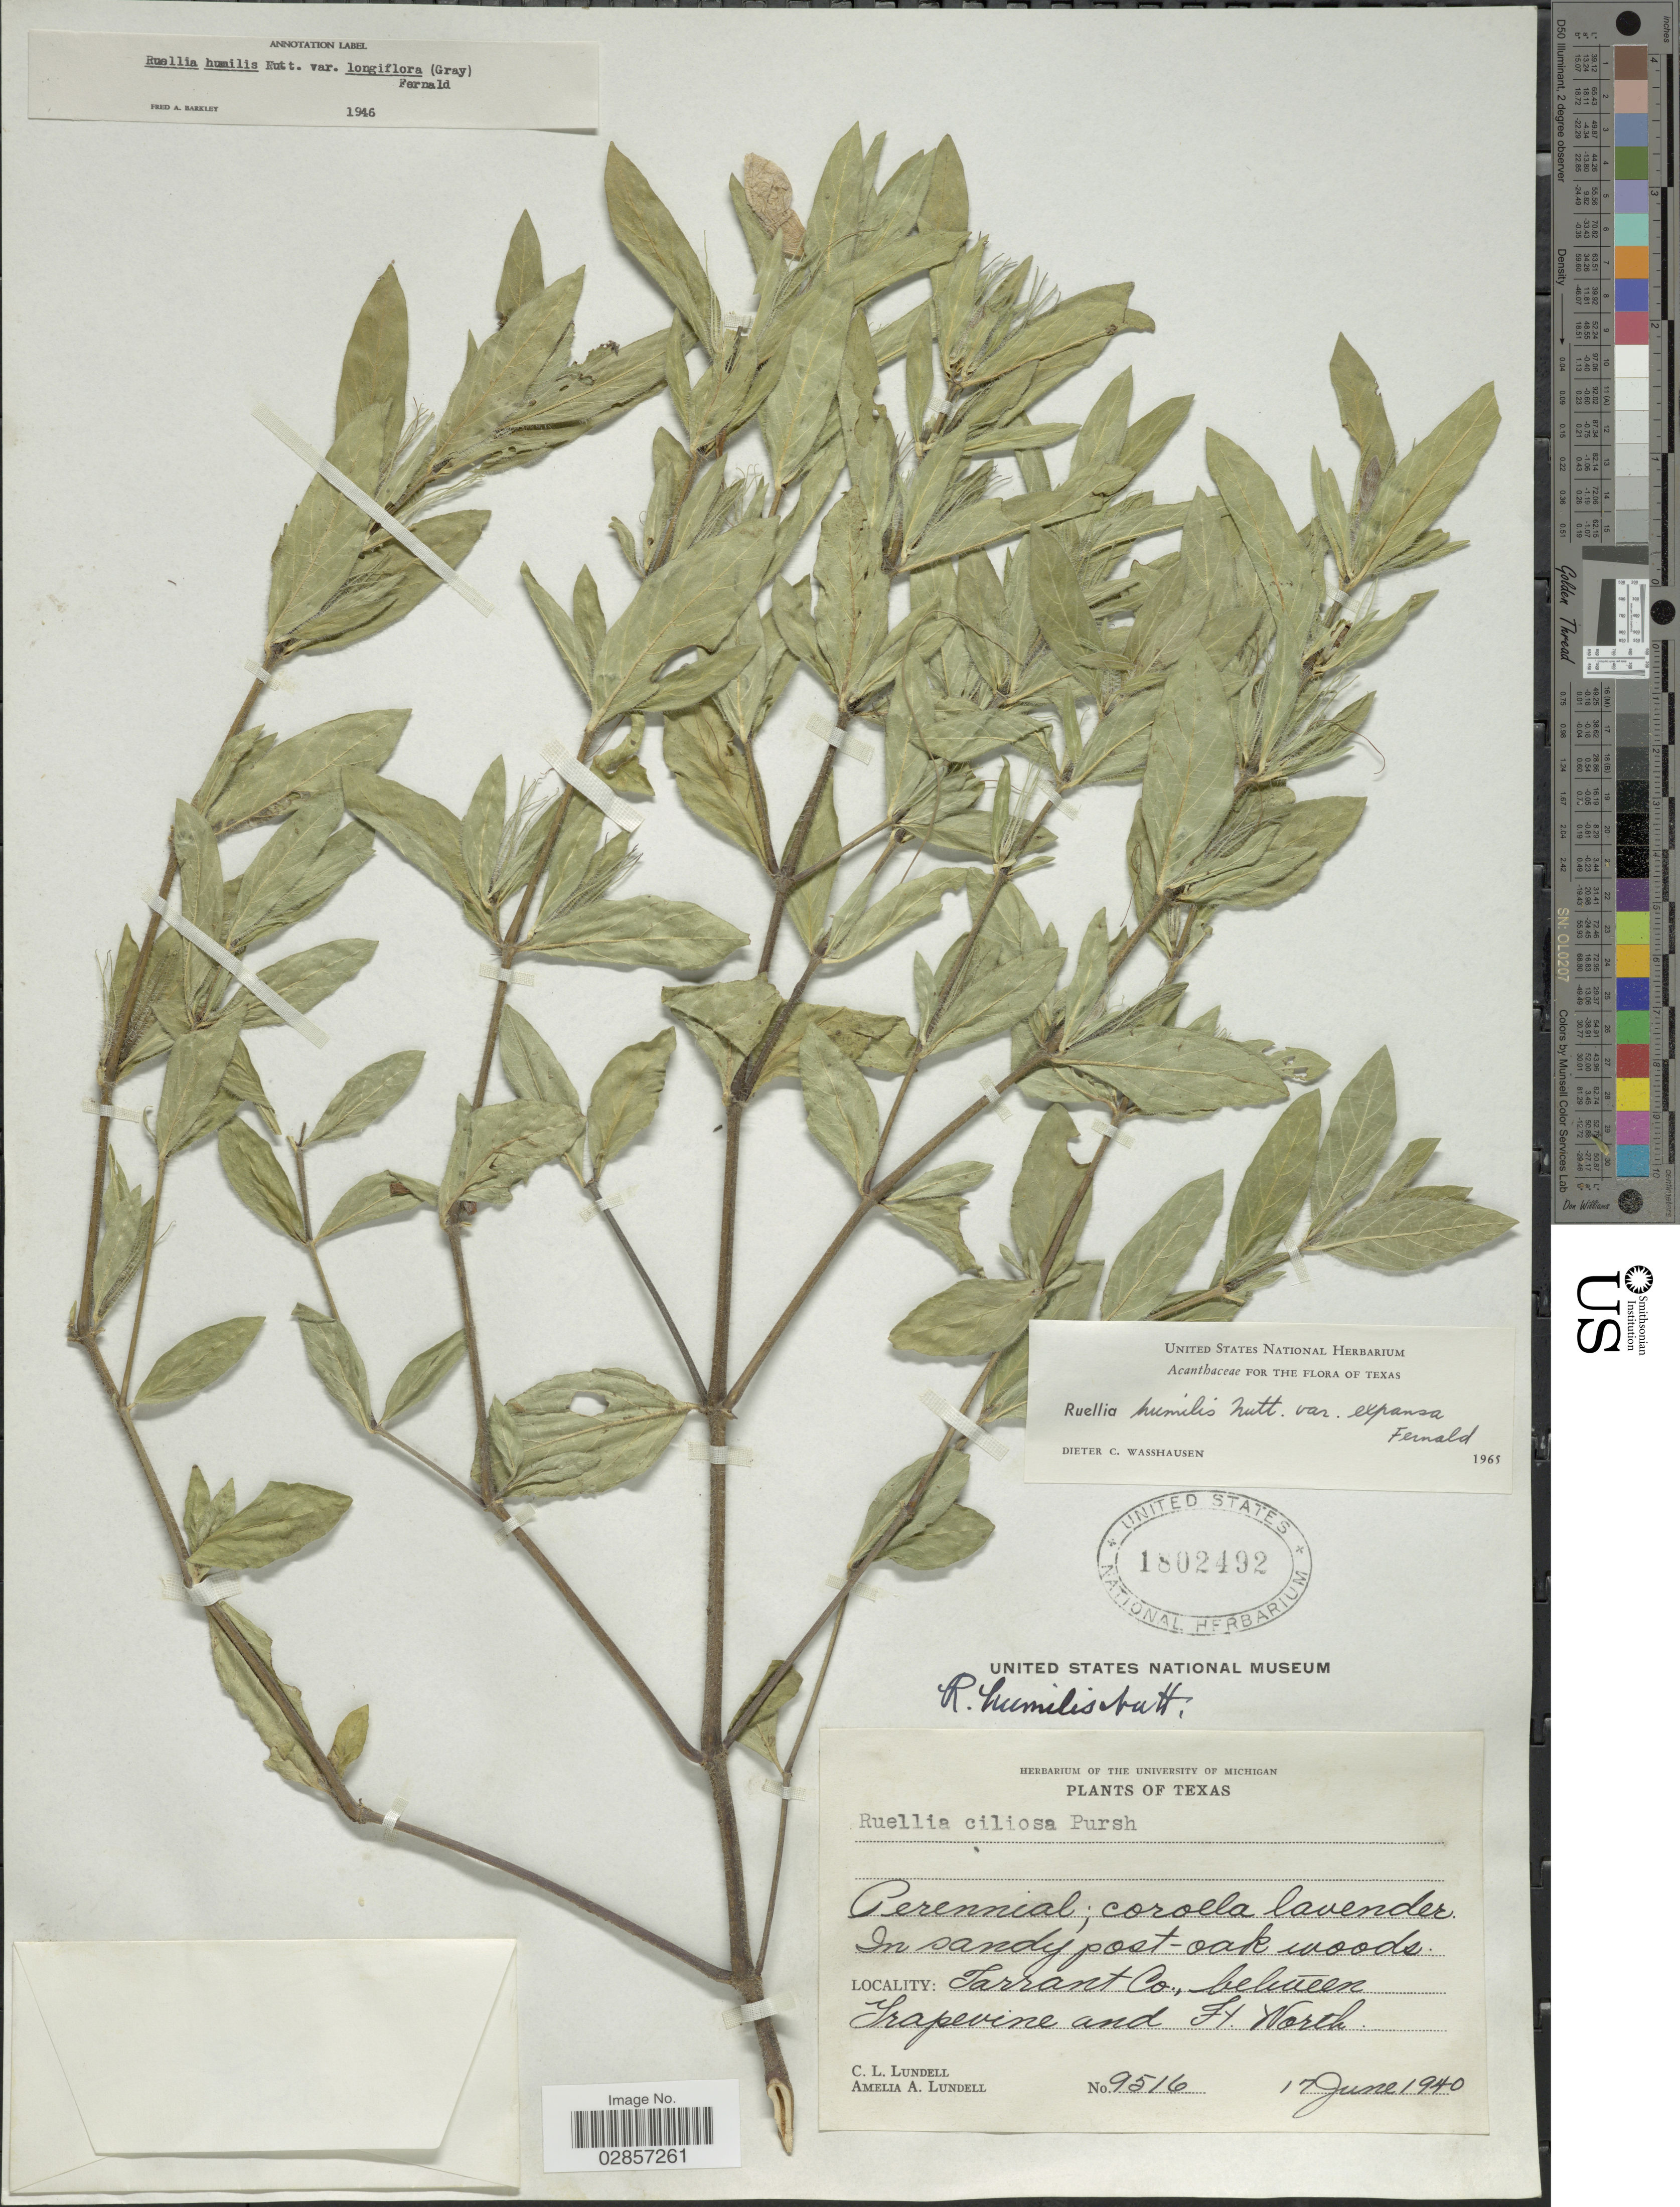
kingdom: Plantae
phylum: Tracheophyta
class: Magnoliopsida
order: Lamiales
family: Acanthaceae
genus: Ruellia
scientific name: Ruellia humilis var. expansa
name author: Fernald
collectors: C. L. Lundell & A. A. Lundell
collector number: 9516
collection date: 1940-06-17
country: United States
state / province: Texas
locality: Tarrant Co., between Grapevine and Ft. Worth.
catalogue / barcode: US 1802492